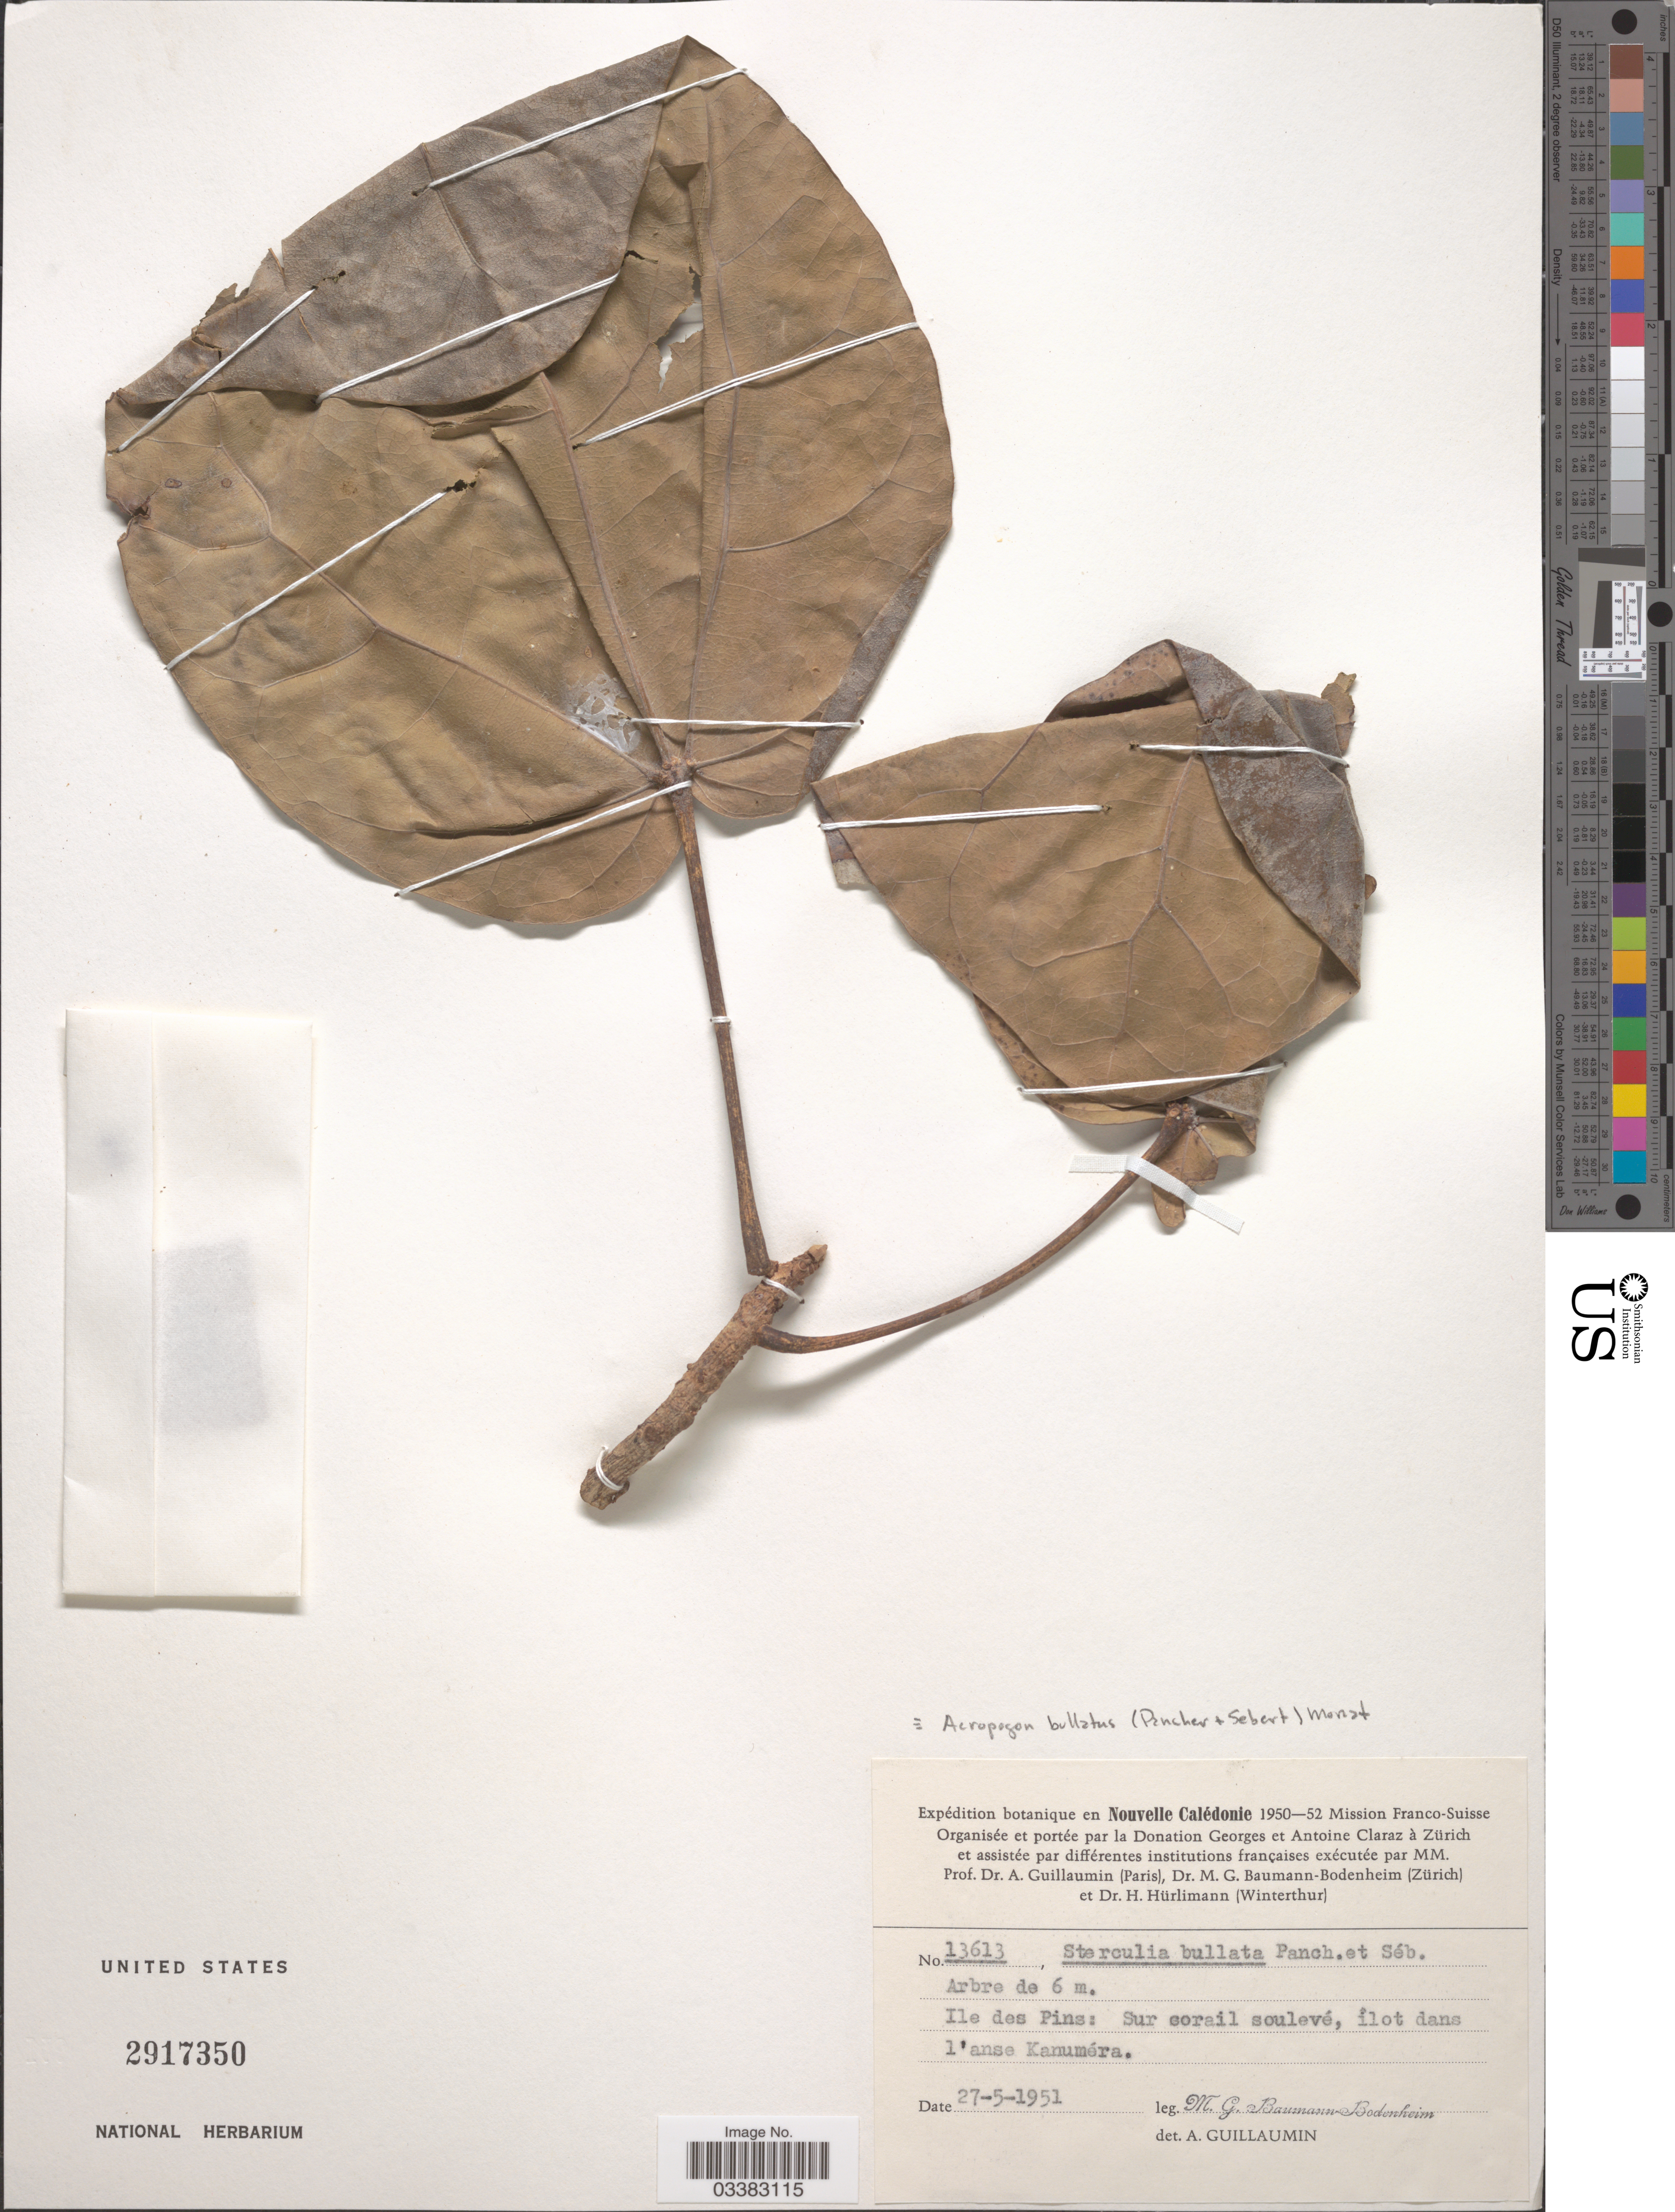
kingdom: Plantae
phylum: Tracheophyta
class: Magnoliopsida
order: Malvales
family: Malvaceae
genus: Acropogon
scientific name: Acropogon bullatus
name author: (Pancher & Sebert) Morat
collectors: M. G. Baumann-Bodenheim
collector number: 13613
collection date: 1951-05-27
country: New Caledonia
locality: Ile des Pins: Sur corail soulevé, îlot dans l'anse Kanuméra.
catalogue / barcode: US 2917350